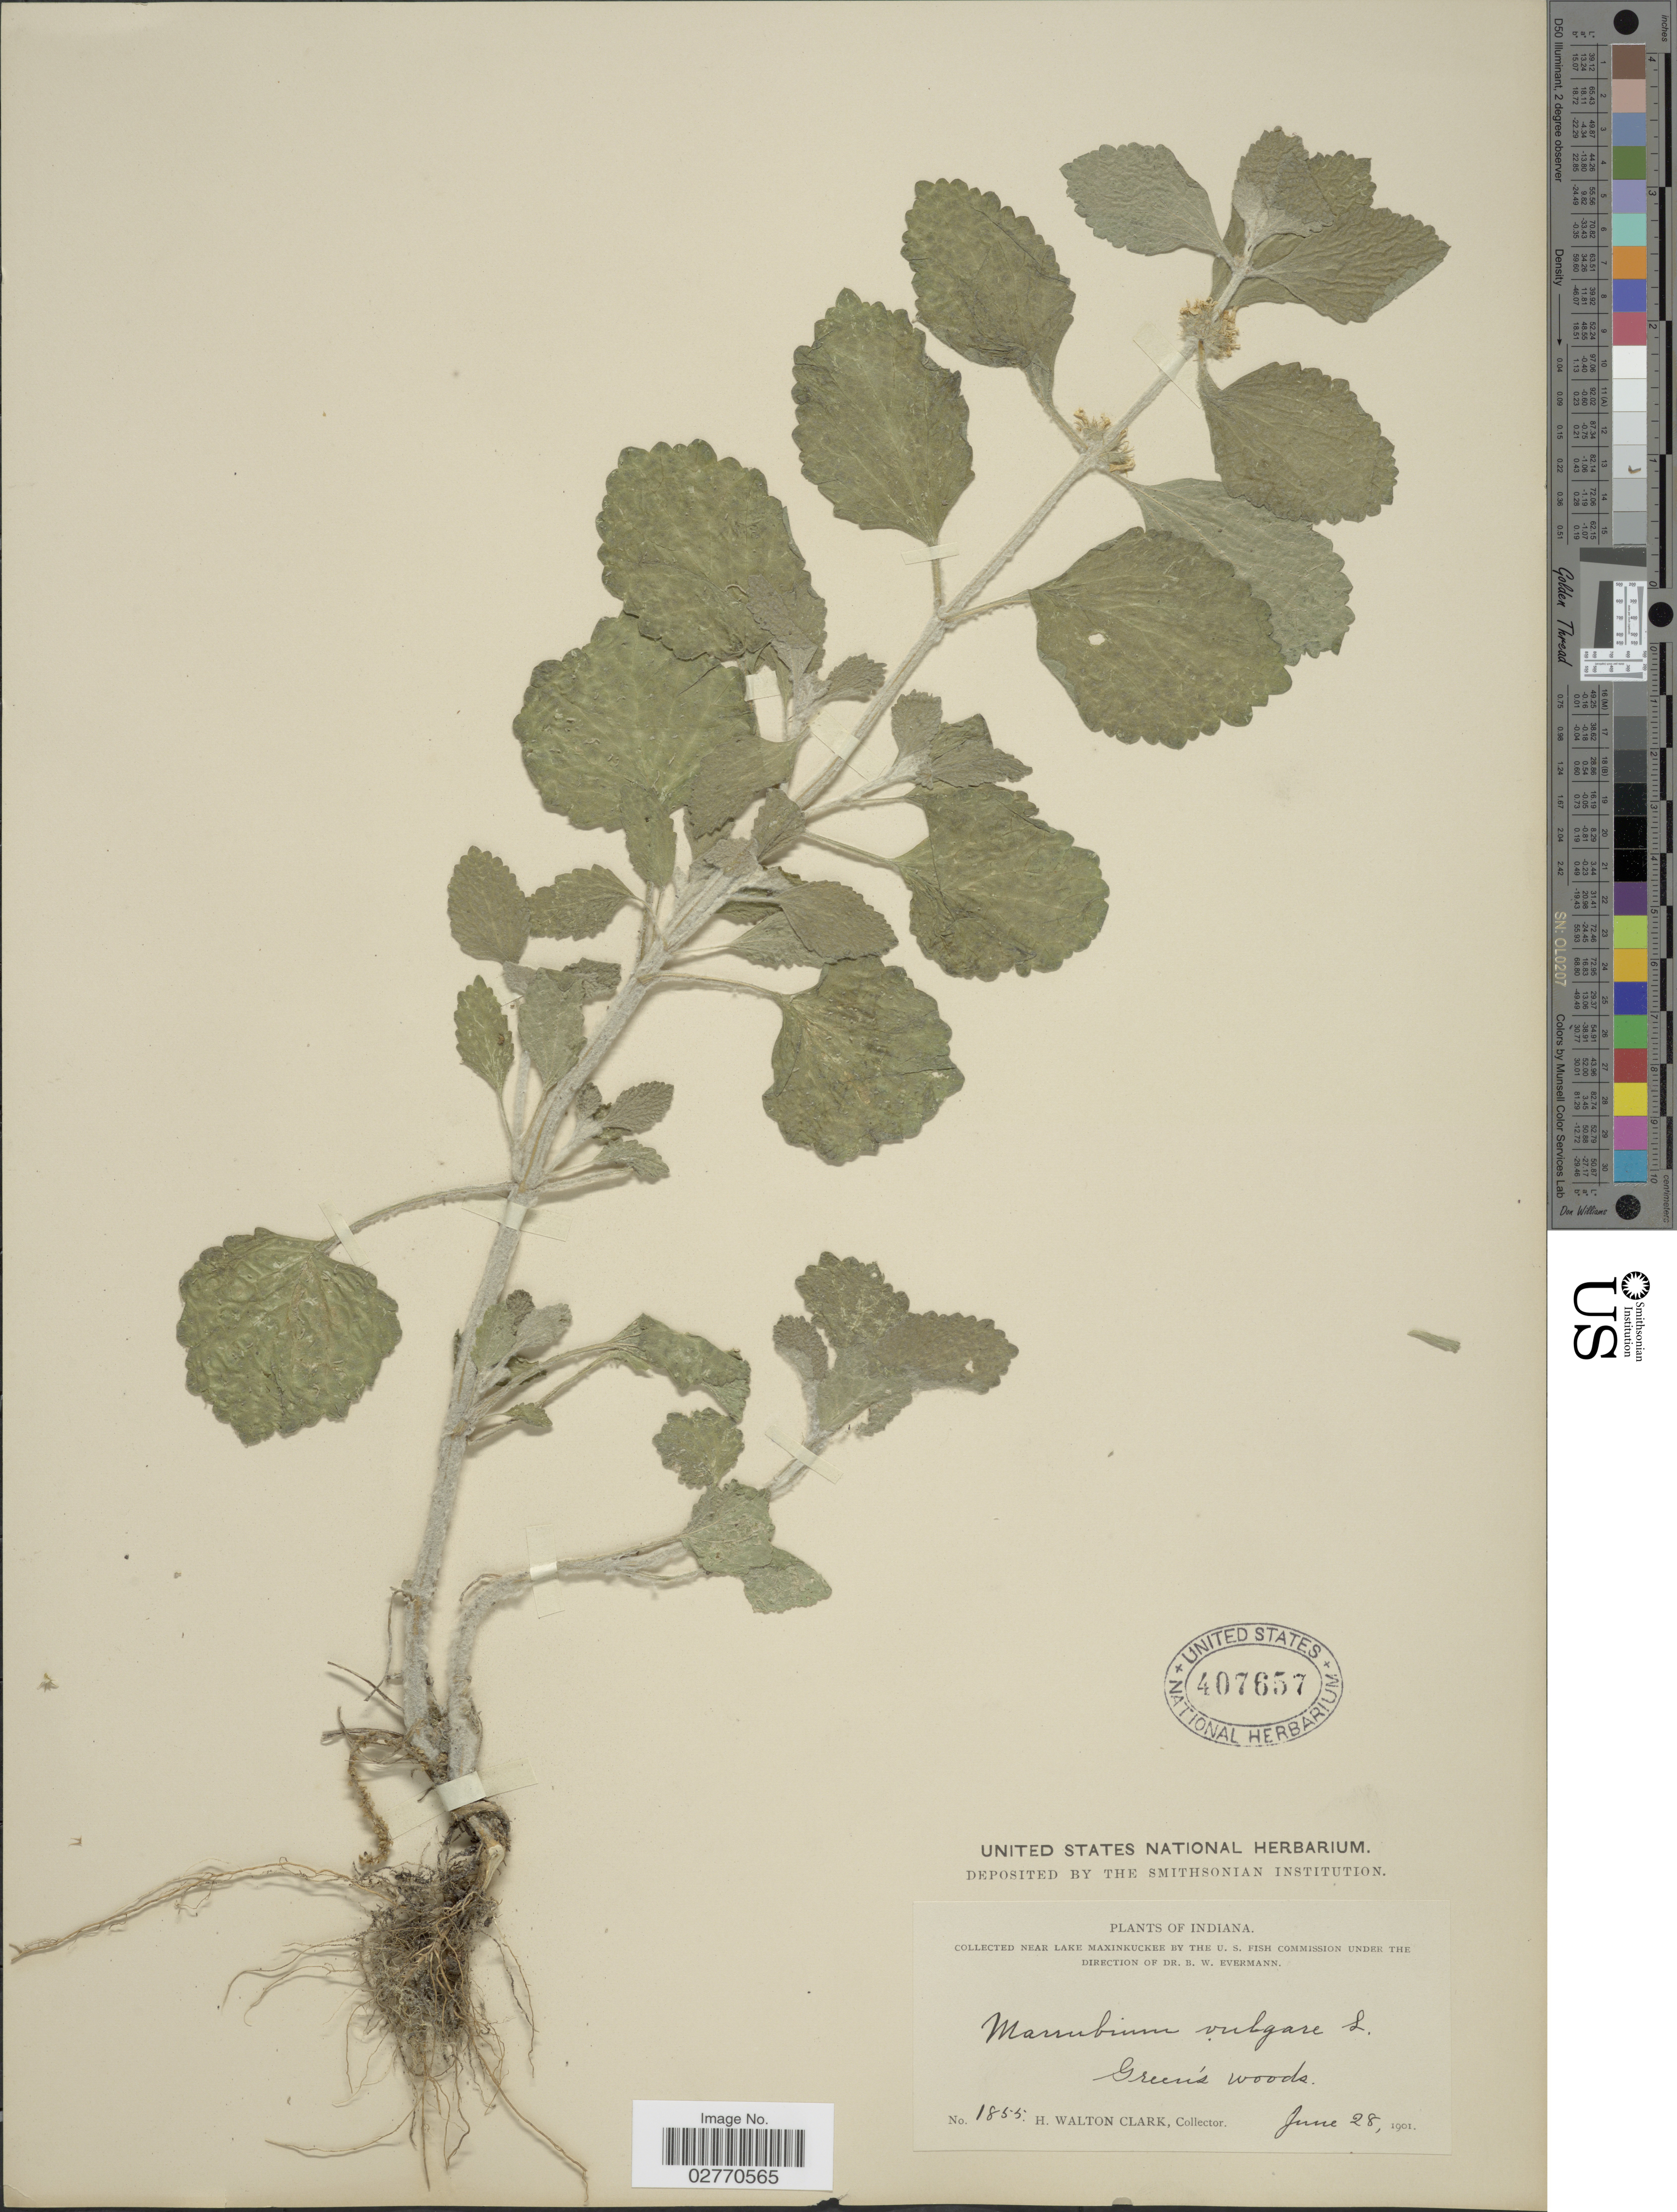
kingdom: Plantae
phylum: Tracheophyta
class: Magnoliopsida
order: Lamiales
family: Lamiaceae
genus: Marrubium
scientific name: Marrubium vulgare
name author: L.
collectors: H. W. Clark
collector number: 1855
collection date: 1901-06-28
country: United States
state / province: Indiana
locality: Green's Woods. Near Lake Maxinkuckee.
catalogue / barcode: US 407657